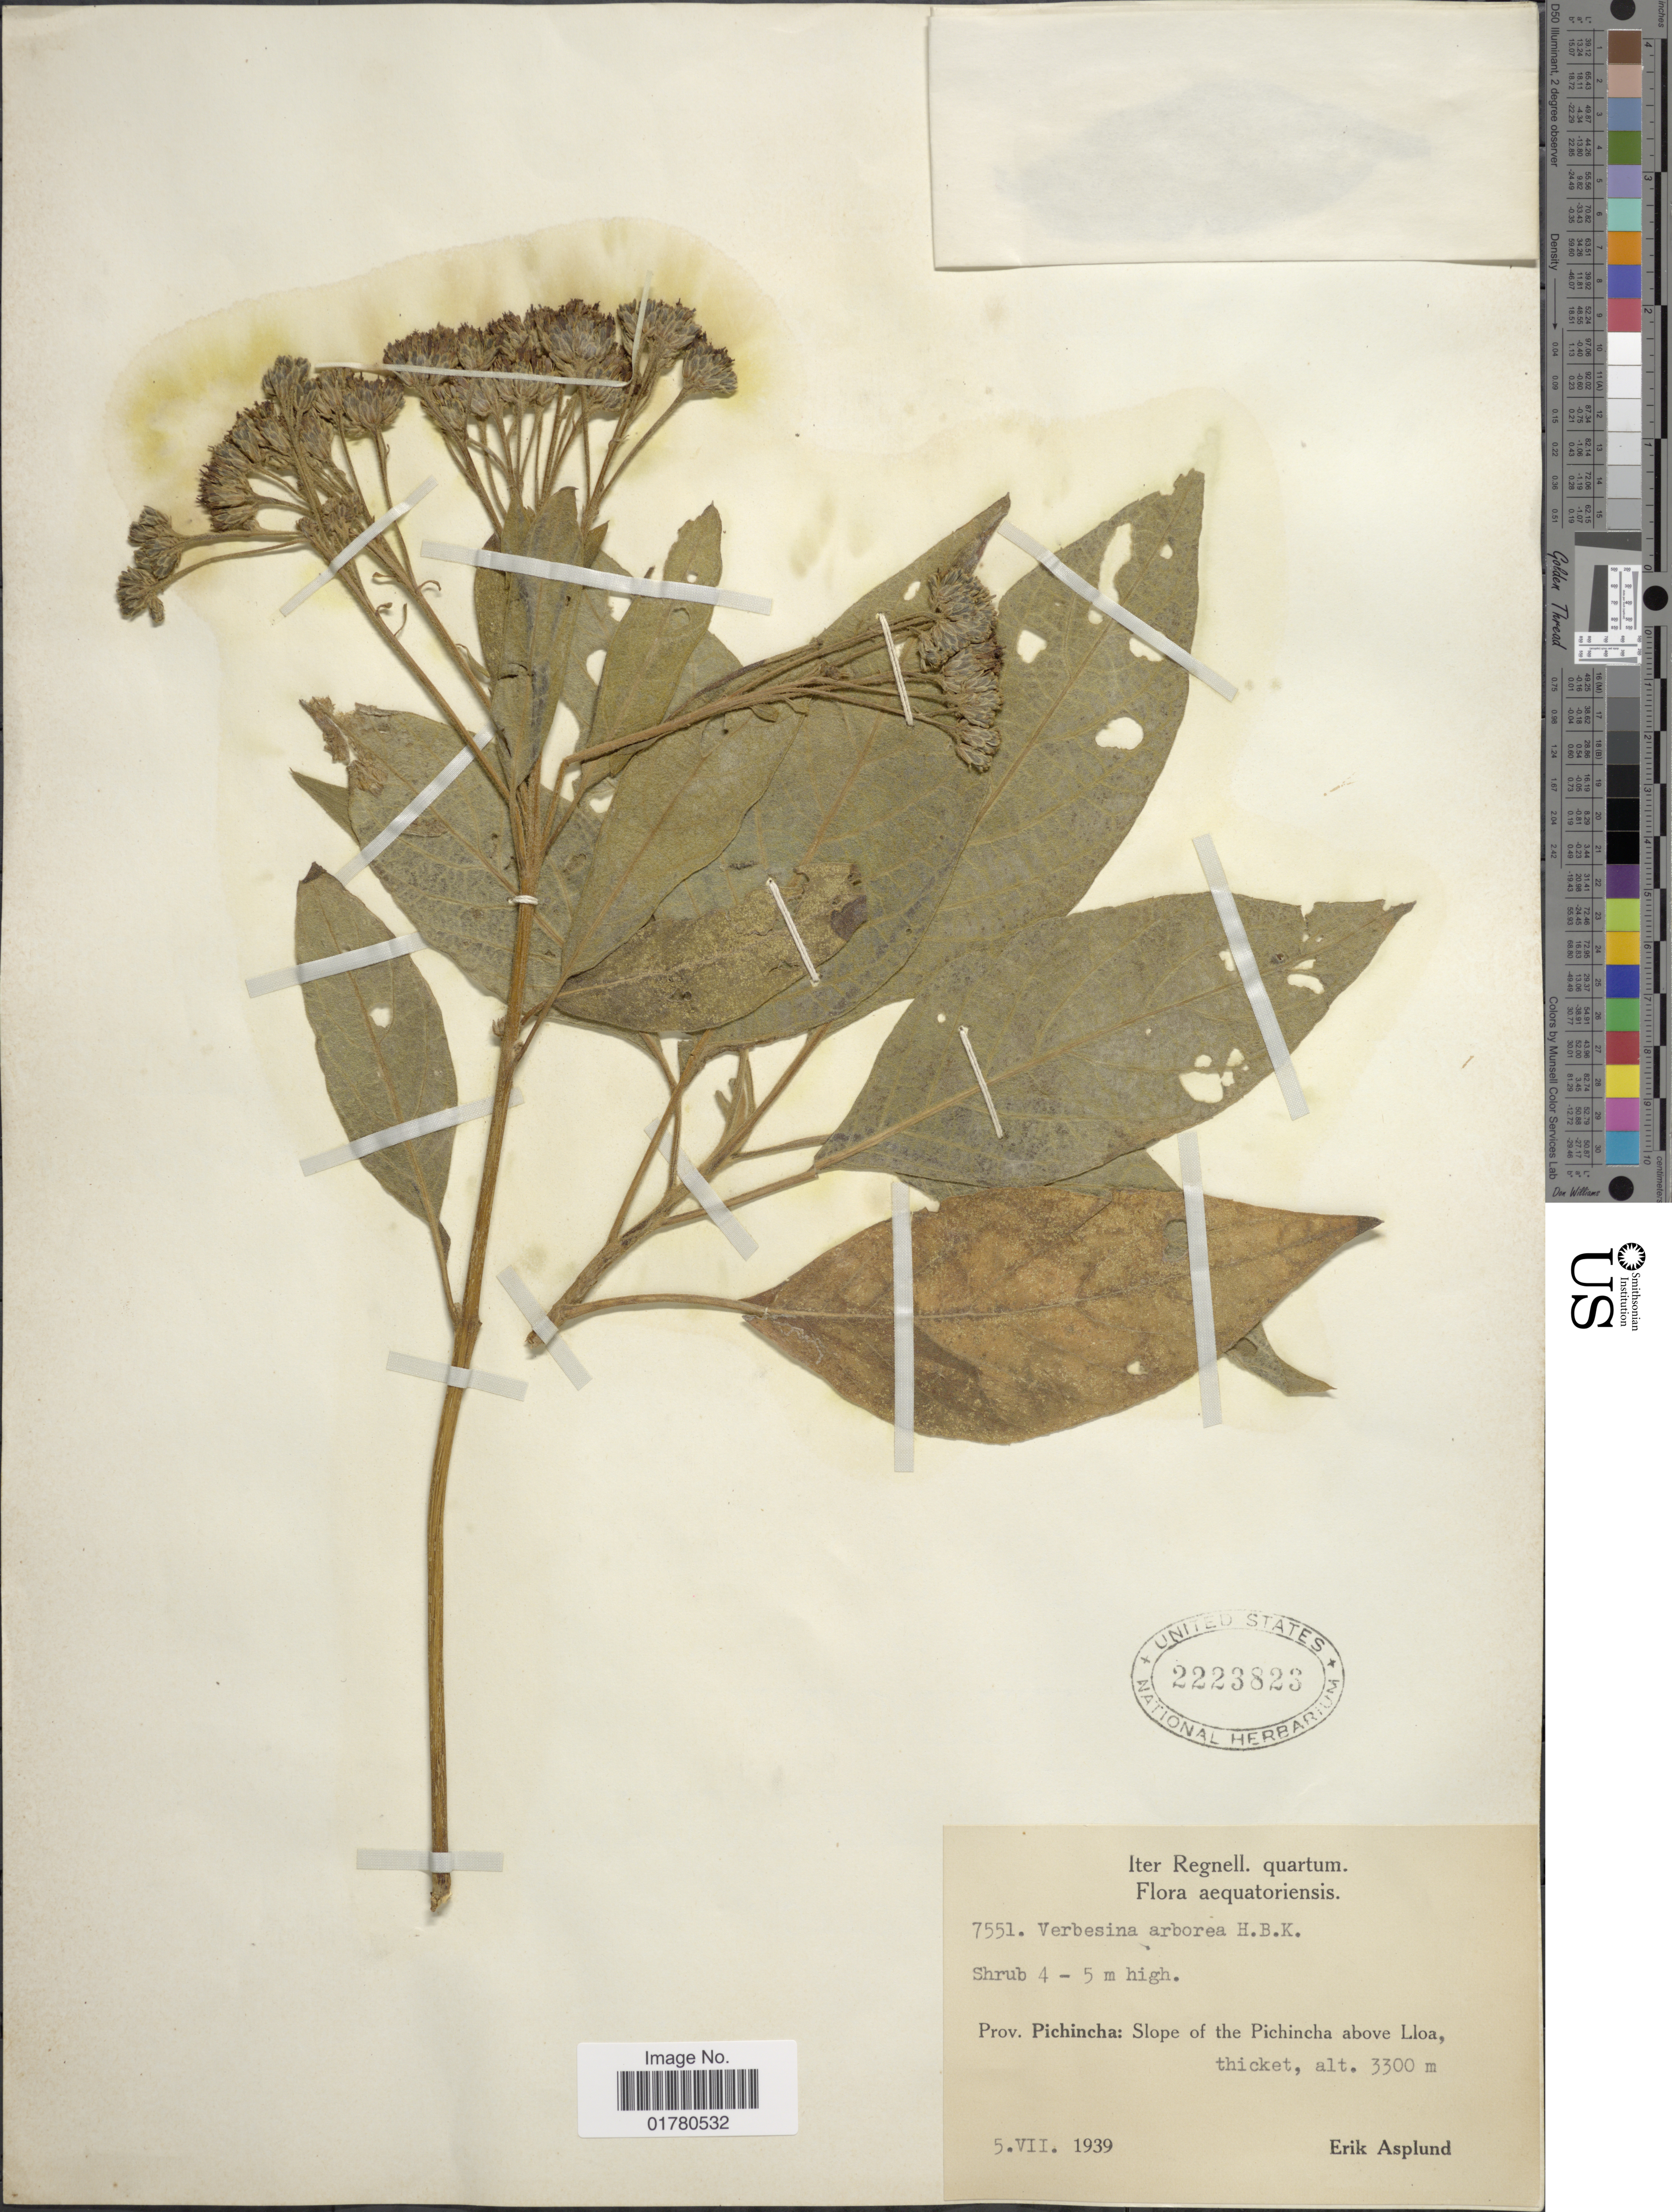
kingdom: Plantae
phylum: Tracheophyta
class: Magnoliopsida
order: Asterales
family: Asteraceae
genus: Verbesina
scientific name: Verbesina arborea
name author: Kunth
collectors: E. Asplund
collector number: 7551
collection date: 1939-07-05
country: Ecuador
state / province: Pichincha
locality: Slope of the Pichincha, above Lloa, thicket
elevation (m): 3300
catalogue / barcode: US 2223823